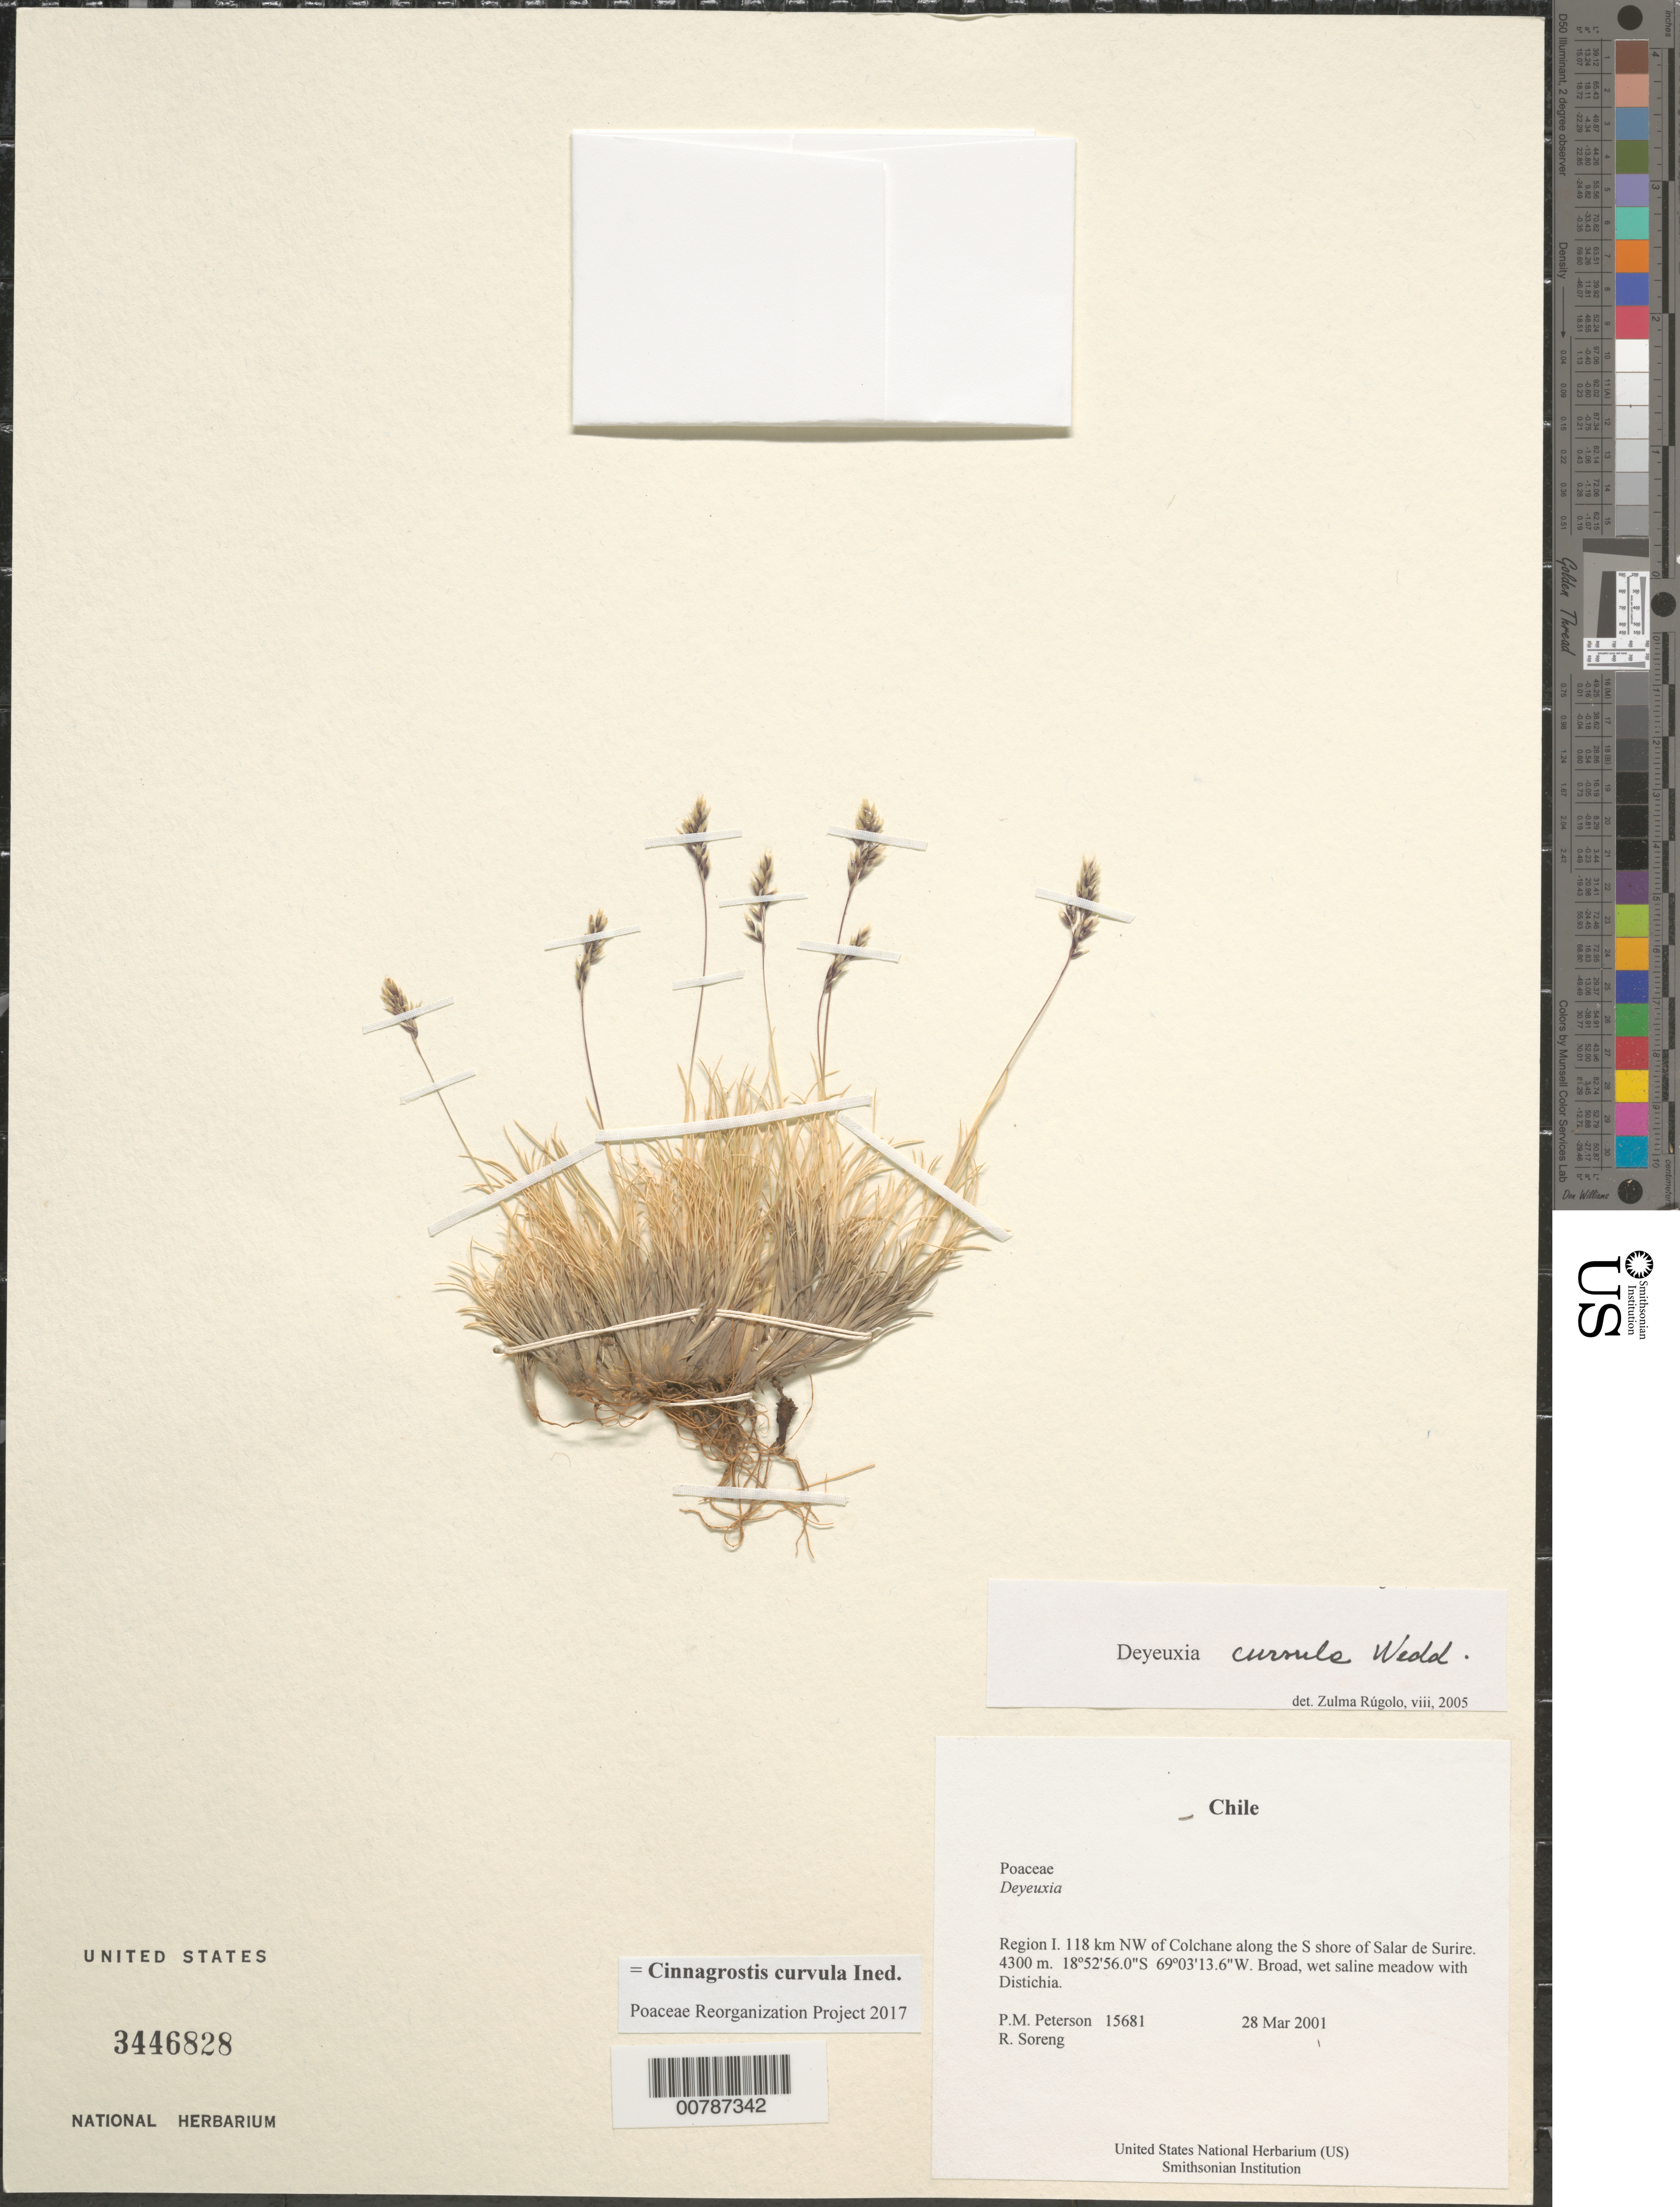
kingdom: Plantae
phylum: Tracheophyta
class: Liliopsida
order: Poales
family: Poaceae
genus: Calamagrostis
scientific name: Calamagrostis curvula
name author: (Wedd.) Pilg.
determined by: Rúgolo de Agrasar, Z. E.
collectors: P. M. Peterson & R. J. Soreng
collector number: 15681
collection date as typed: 28 Mar 2001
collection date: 2001-03-28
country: Chile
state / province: Tarapacá (I)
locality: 118 km NW of Colchane along the S shore of Salar de Surire.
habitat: Broad, wet saline meadow with Distichia.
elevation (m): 4300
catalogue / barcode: US 3446828